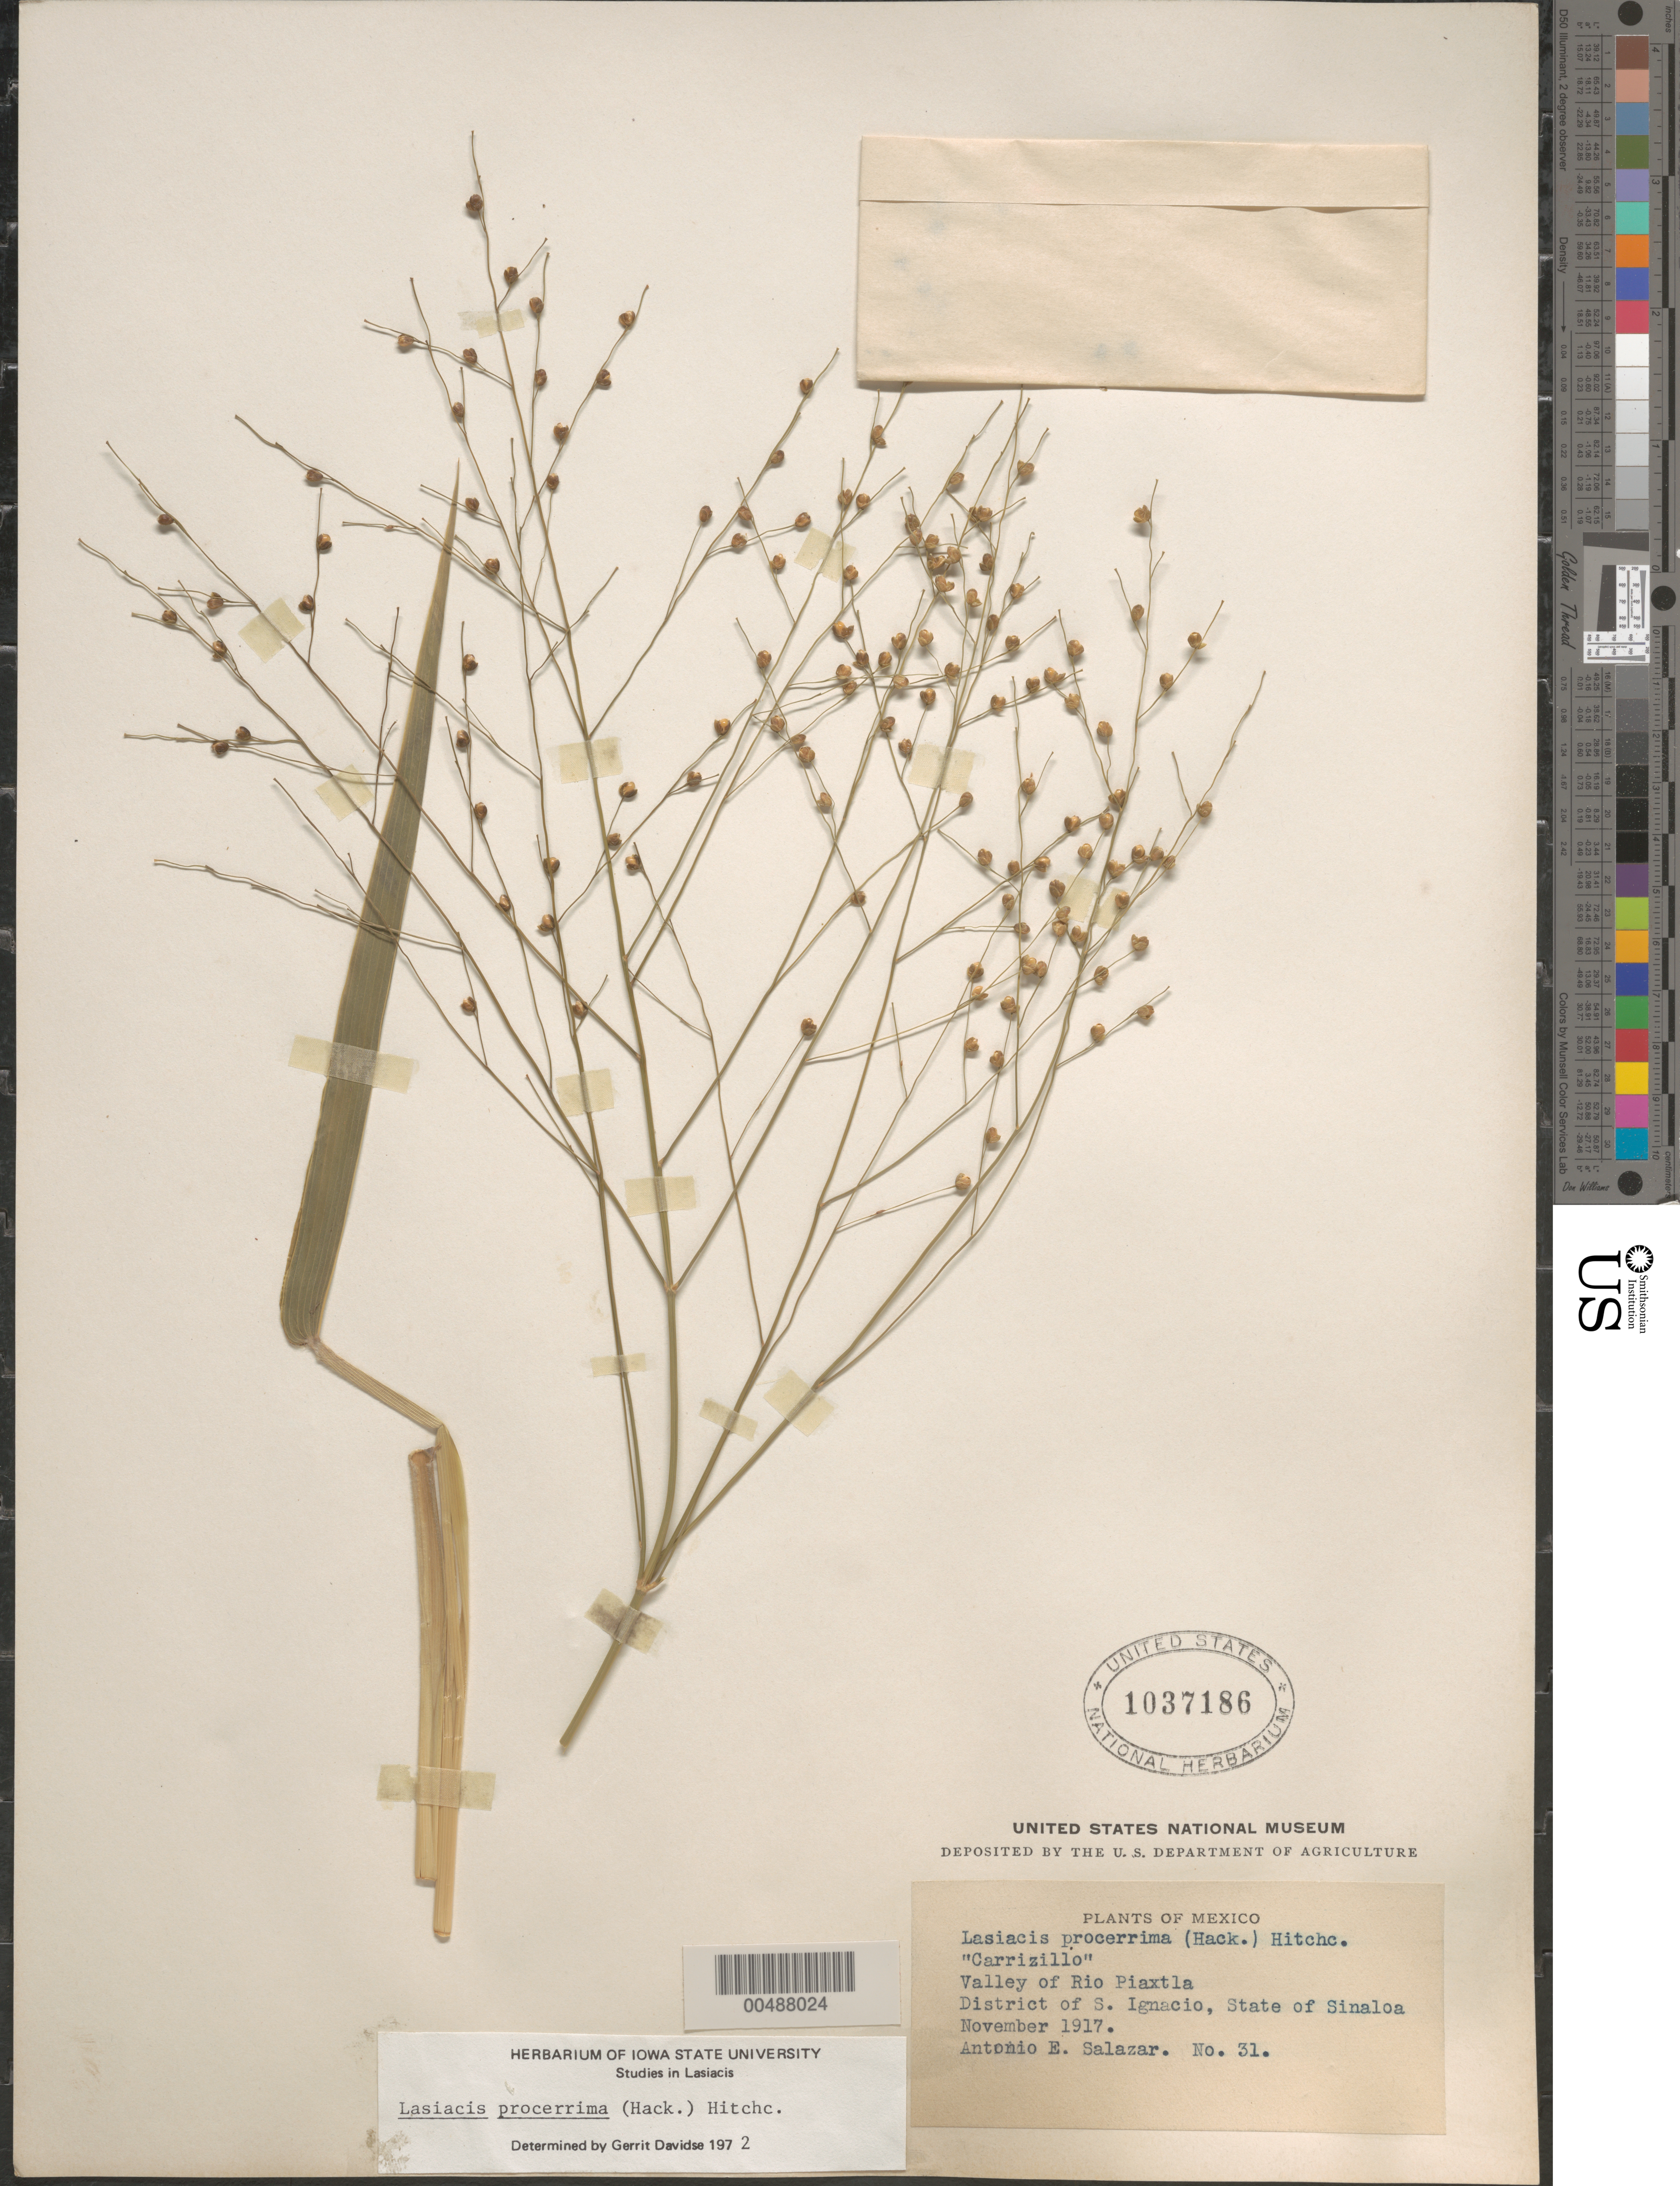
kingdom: Plantae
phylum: Tracheophyta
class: Liliopsida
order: Poales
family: Poaceae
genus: Lasiacis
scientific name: Lasiacis procerrima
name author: (Hack.) Hitchc.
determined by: Davidse, Gerrit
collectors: A. E. Salazar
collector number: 31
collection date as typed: Nov 1917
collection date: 1917-11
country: Mexico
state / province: Sinaloa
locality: Valley of Rio Piaxtla, Dist of S. Iganacio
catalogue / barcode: US 1037186